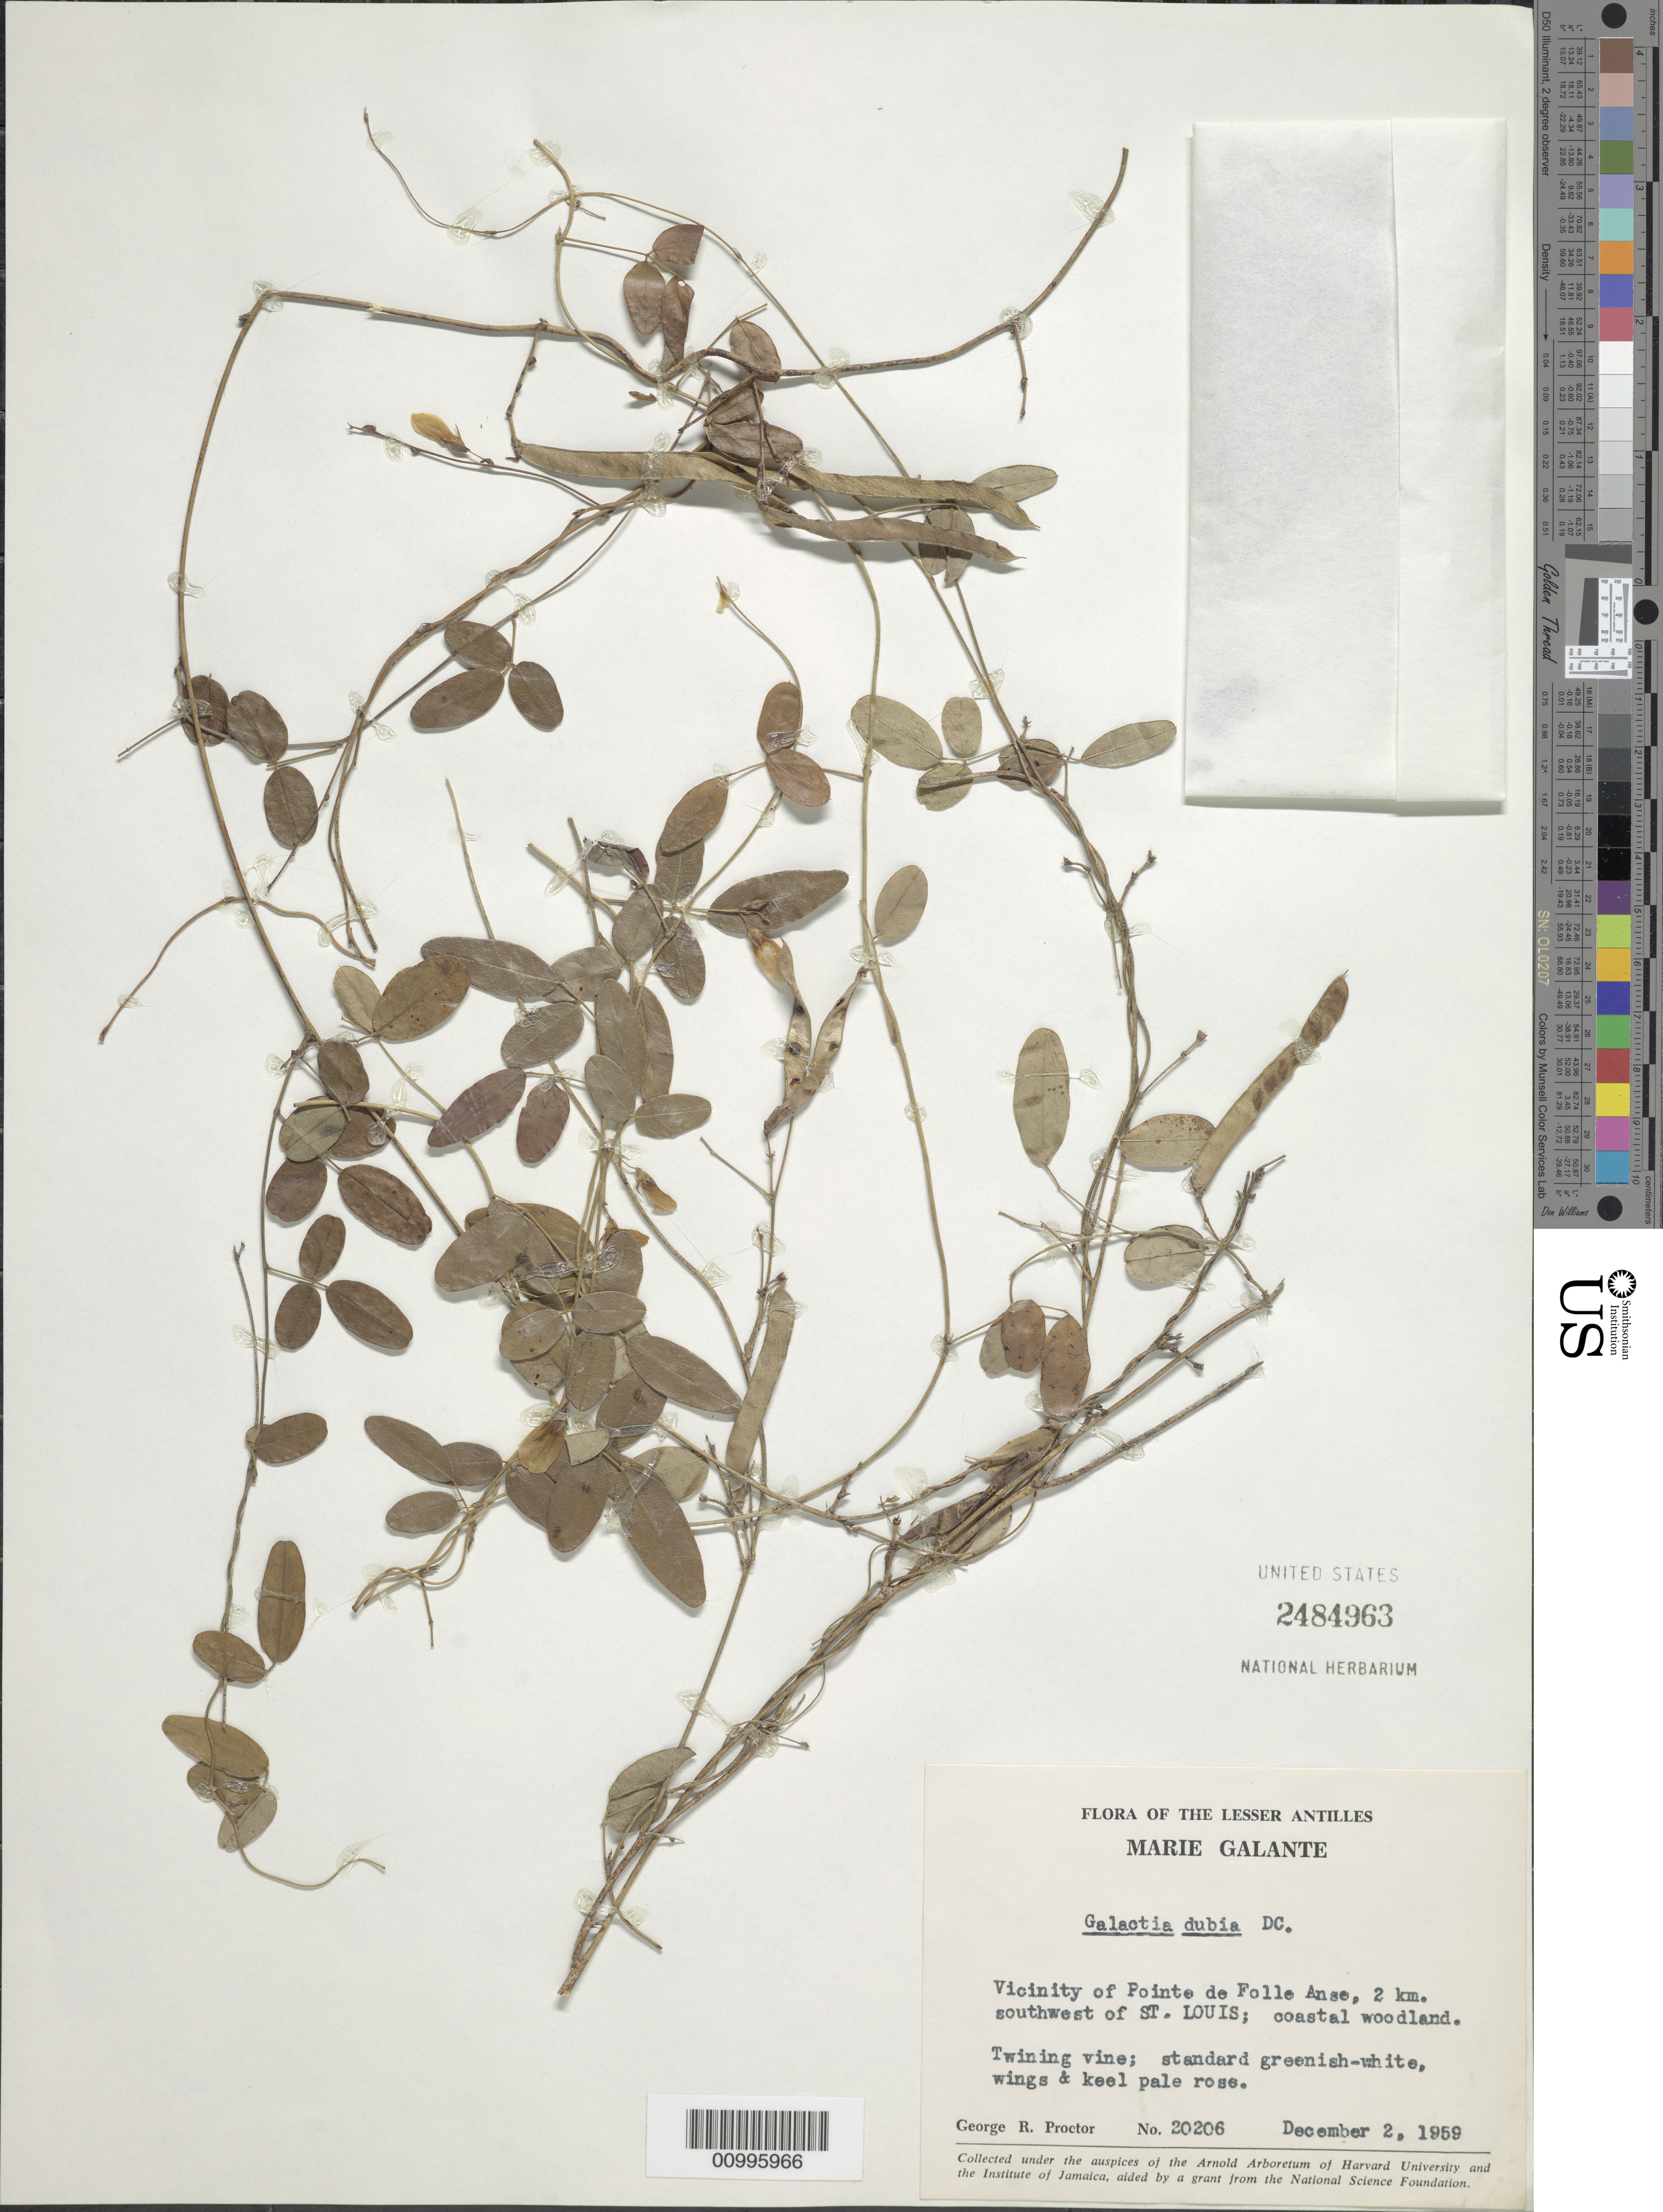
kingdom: Plantae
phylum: Tracheophyta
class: Magnoliopsida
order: Fabales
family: Fabaceae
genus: Galactia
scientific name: Galactia dubia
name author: DC.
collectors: G. R. Proctor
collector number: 20206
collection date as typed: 02 Dec 1959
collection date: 1959-12-02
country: Guadeloupe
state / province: Les Balisiers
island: Marie Galante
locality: vicinity of Pointe de Folle Anse, 2km SW of St.Louis, coastal woodlands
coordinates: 0 N, 0 E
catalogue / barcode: US 2484963